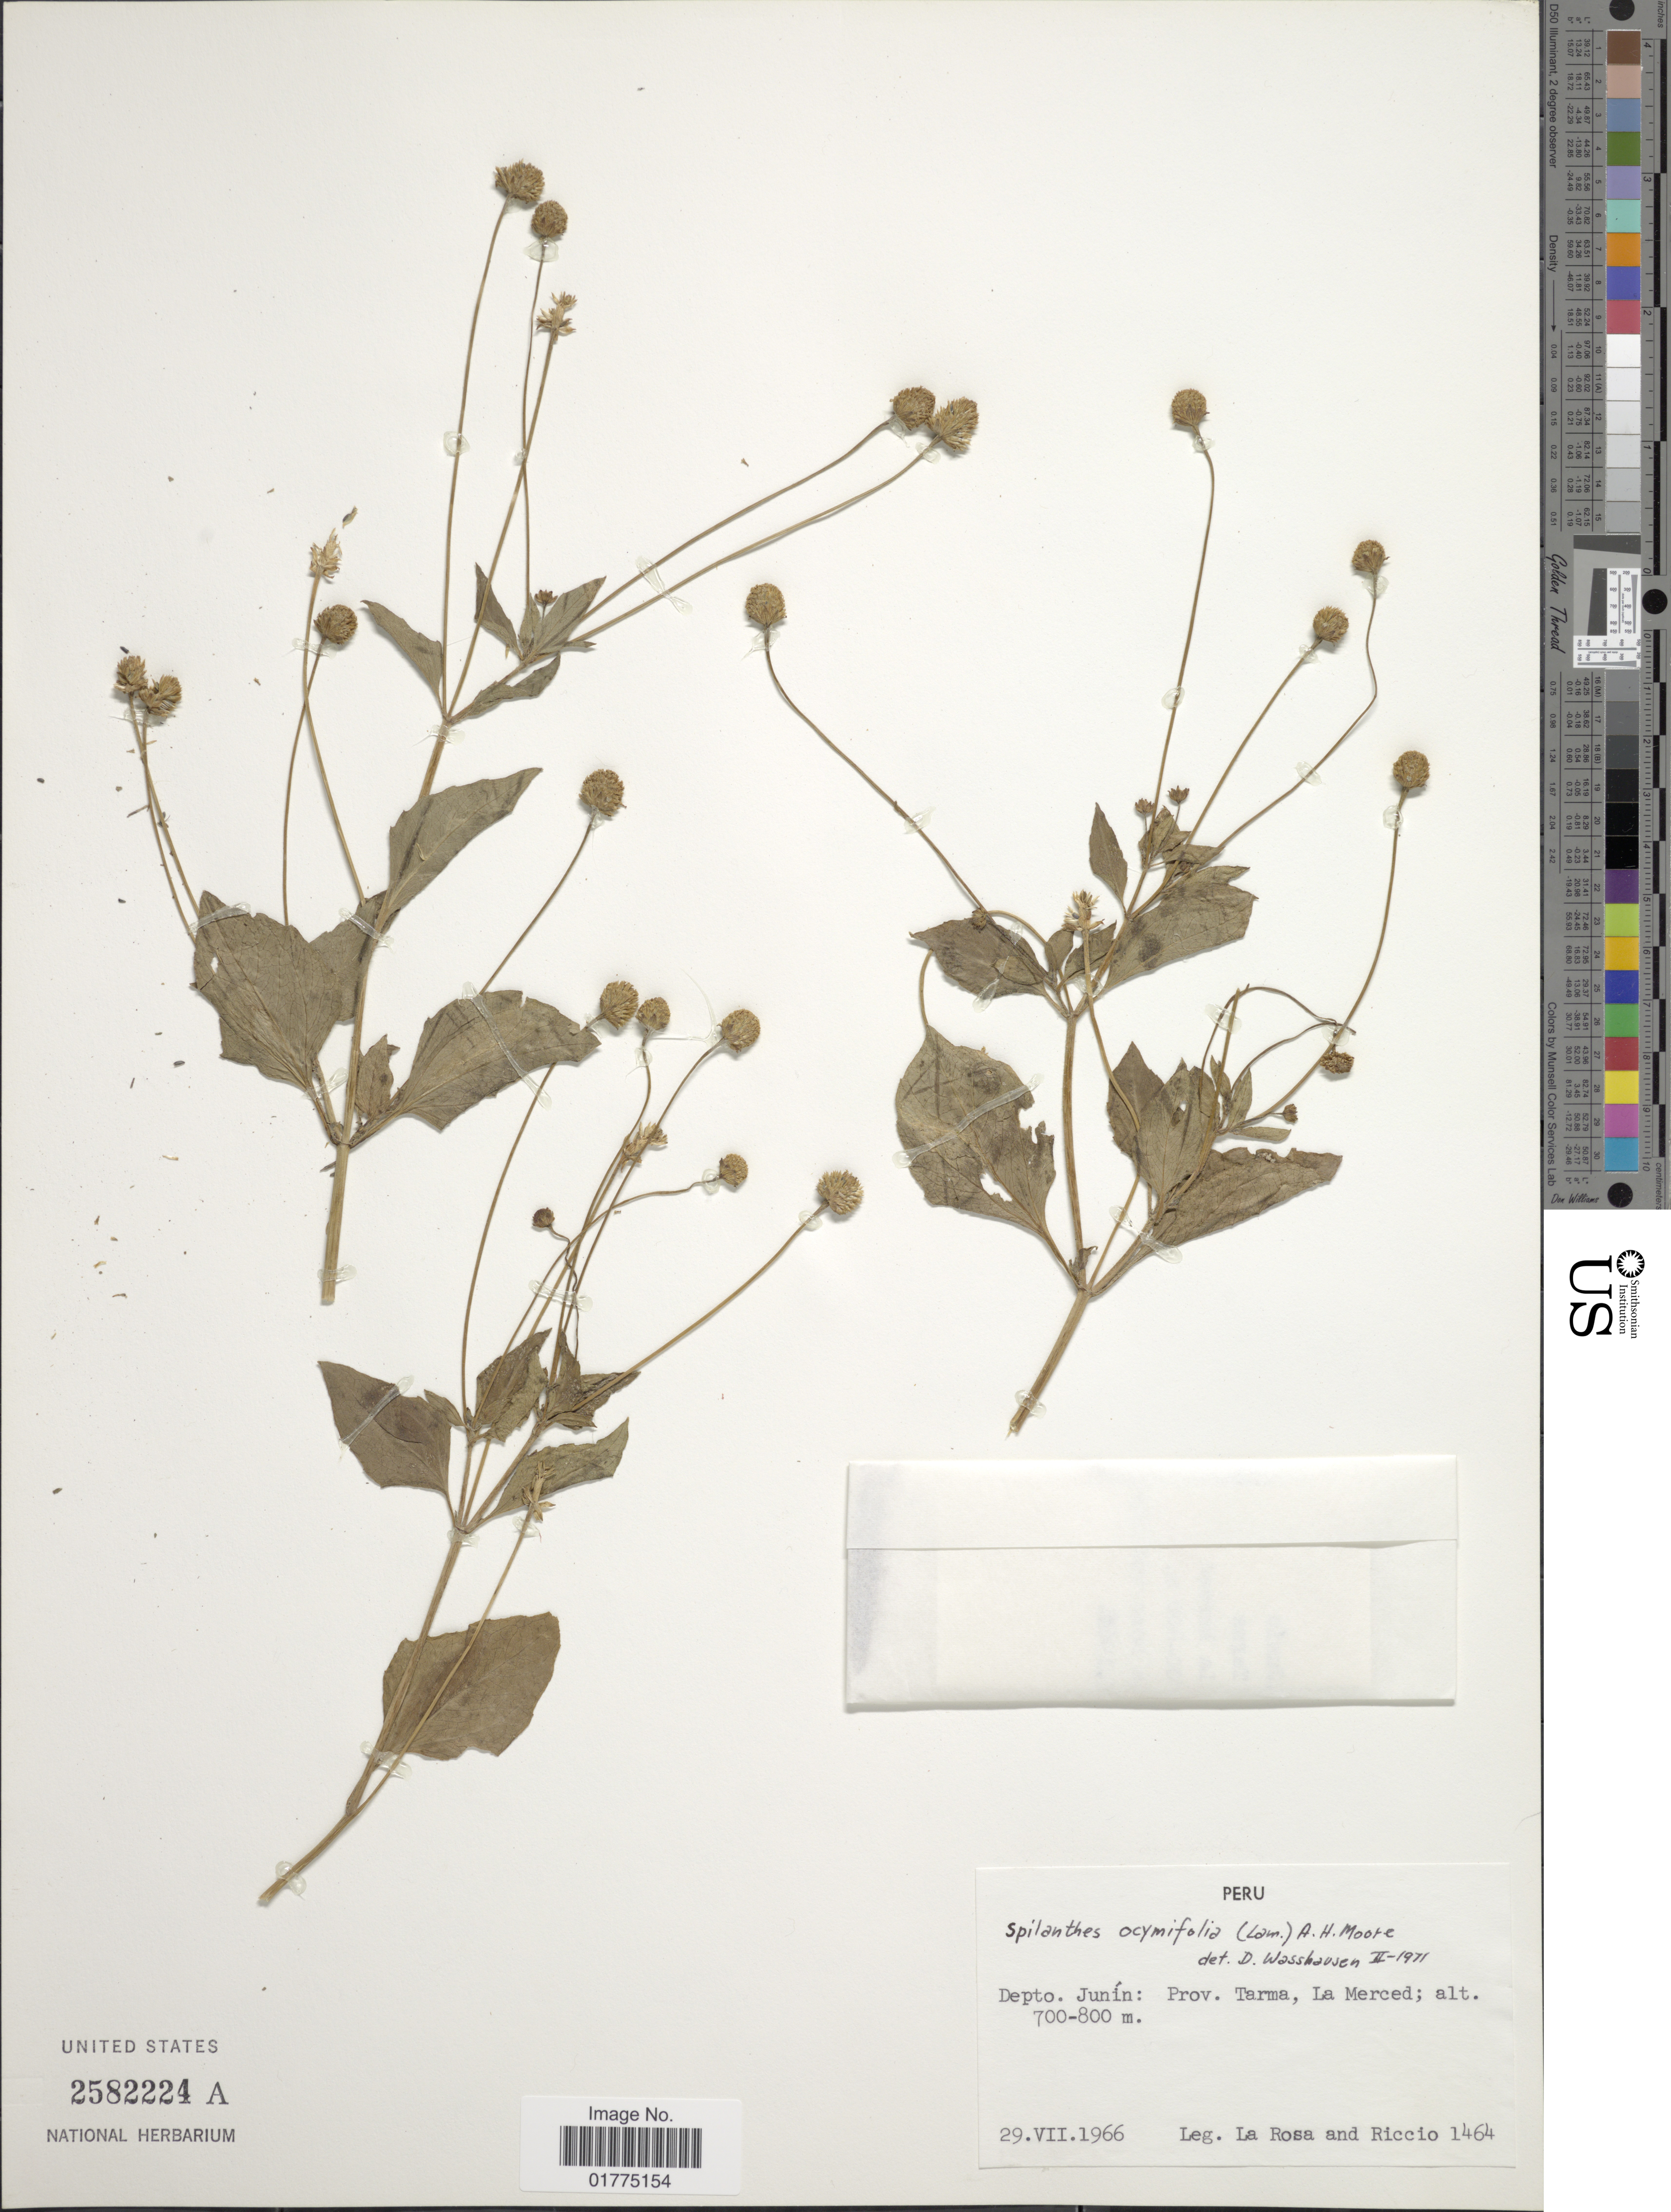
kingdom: Plantae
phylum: Tracheophyta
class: Magnoliopsida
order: Asterales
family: Asteraceae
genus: Acmella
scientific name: Acmella alba var. alba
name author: (L'Hér.) R.K. Jansen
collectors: -. La Rosa & Riccio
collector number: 1464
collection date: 1966-07-29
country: Peru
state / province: Junín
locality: Depto. Junín: Prov. Tarma, La Merced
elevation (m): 700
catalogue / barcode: US 2582224A